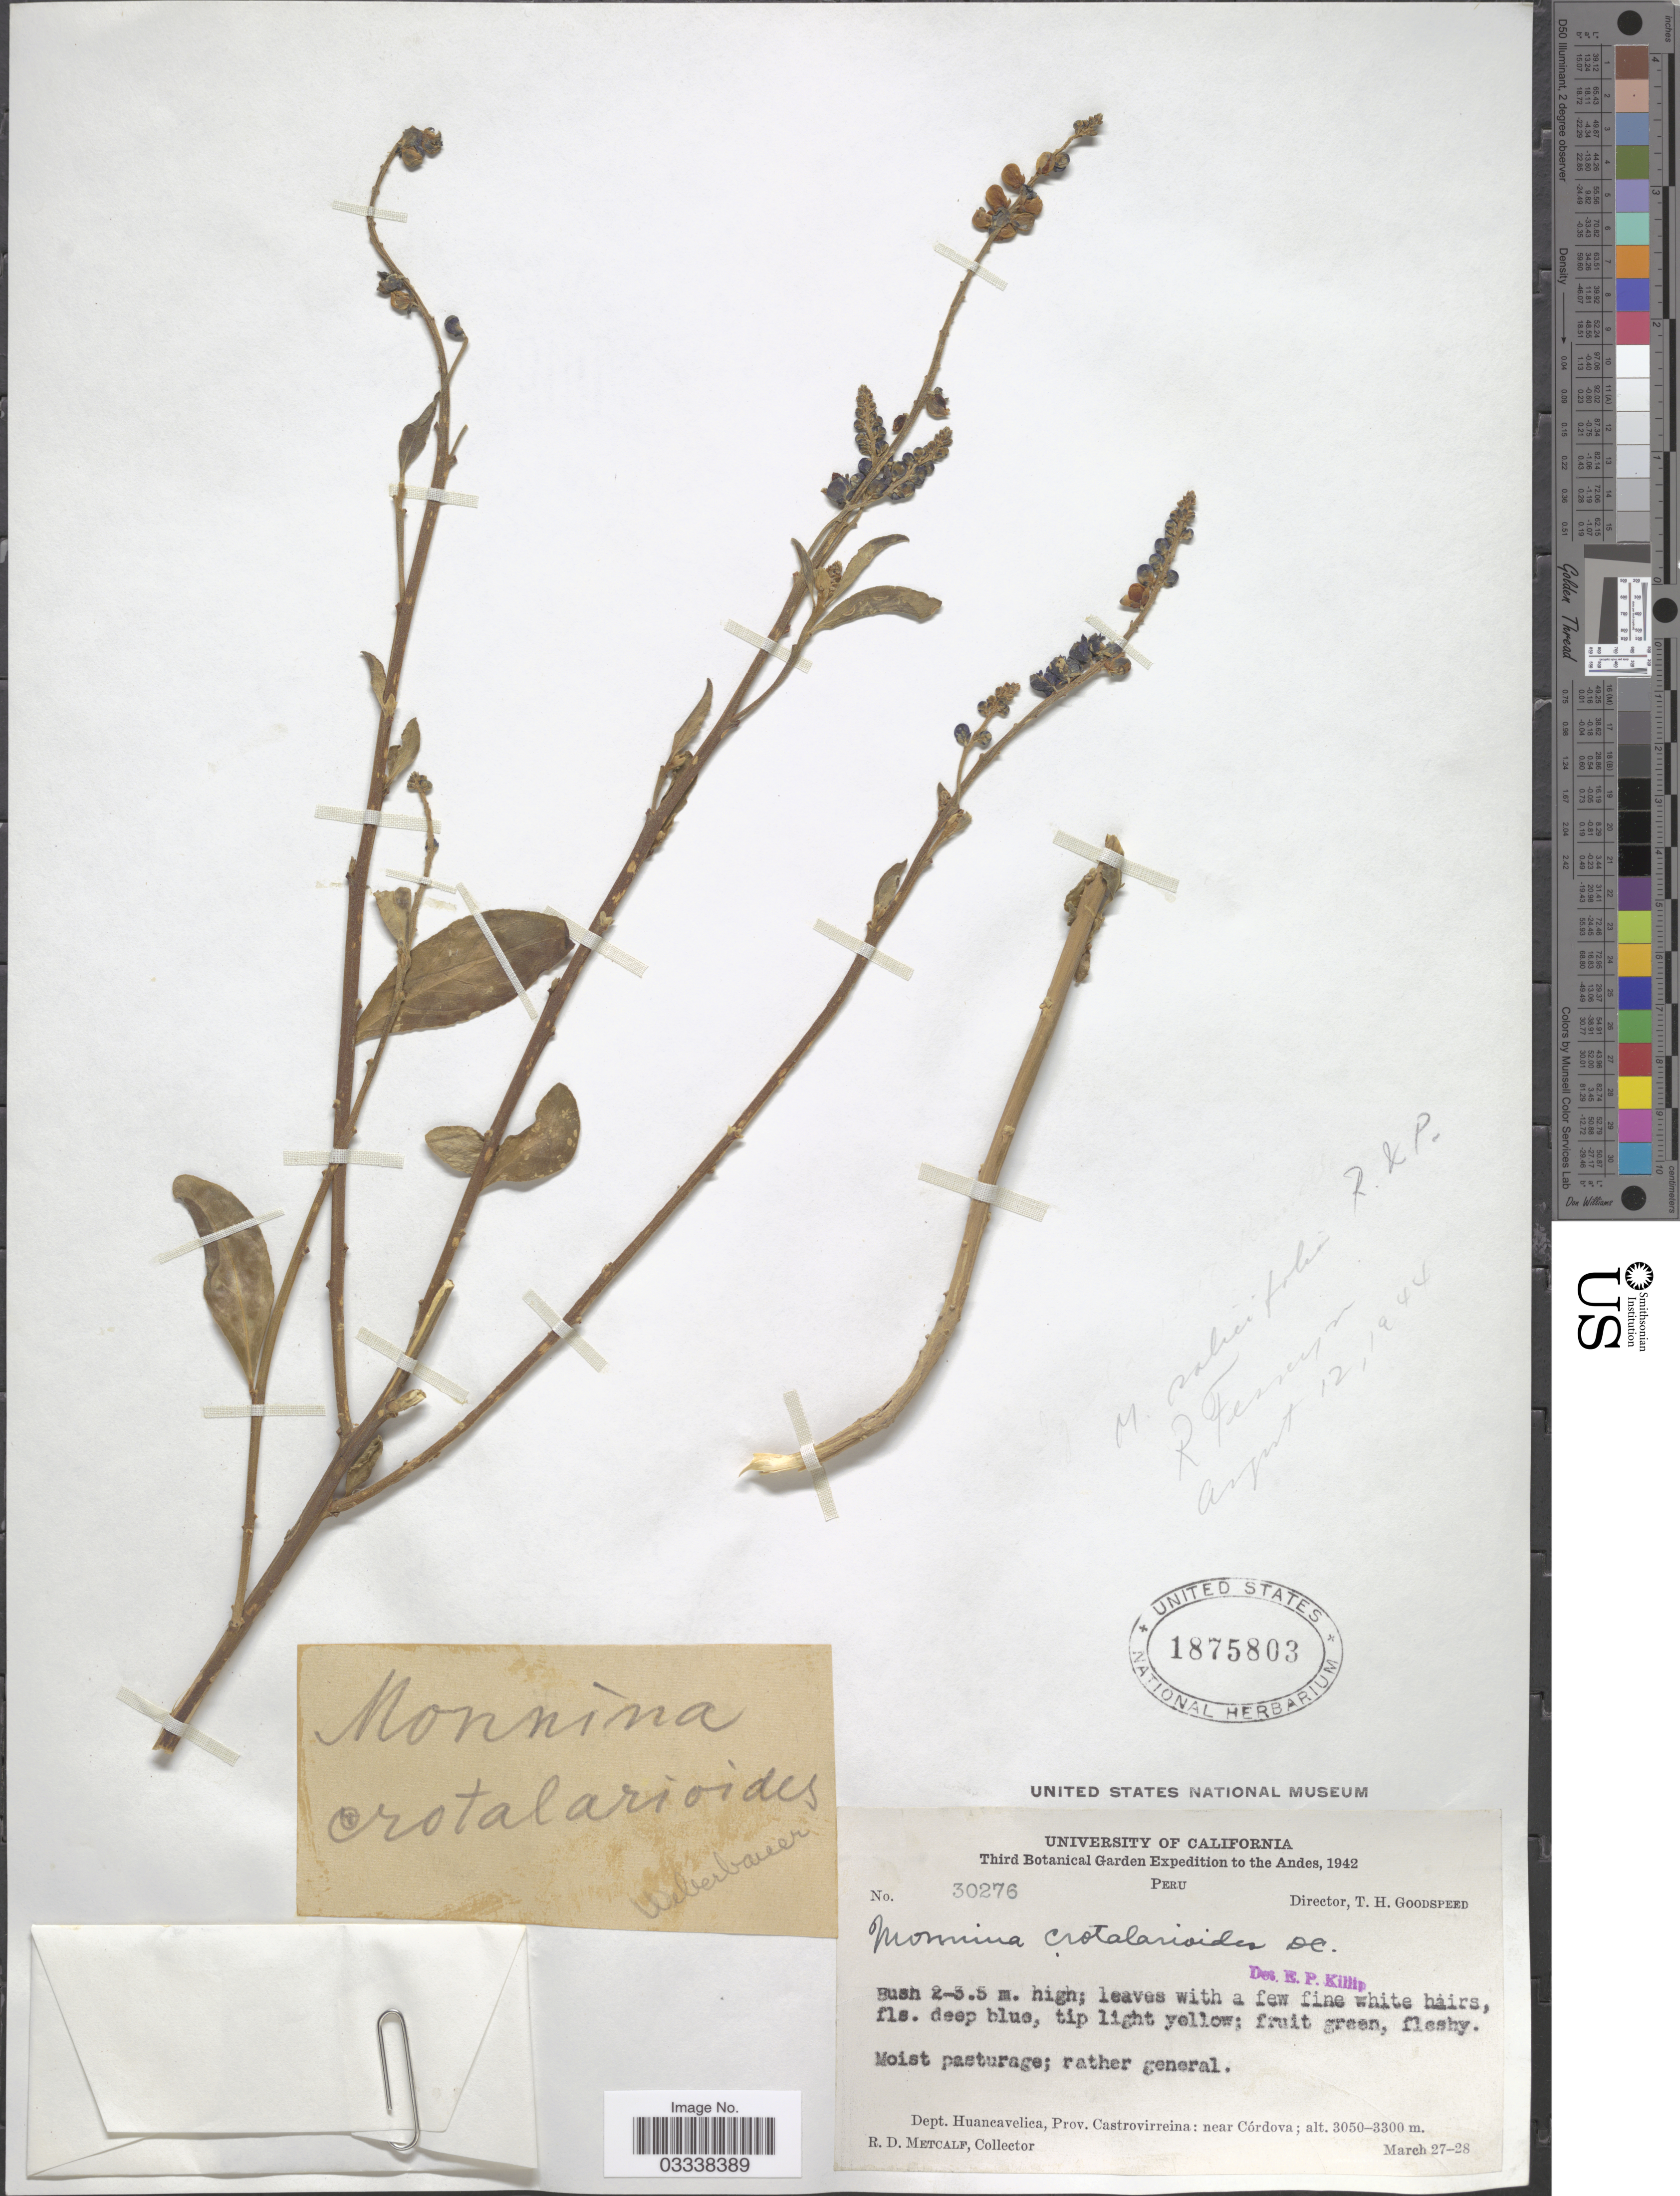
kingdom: Plantae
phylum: Tracheophyta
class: Magnoliopsida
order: Fabales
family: Polygalaceae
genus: Monnina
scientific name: Monnina salicifolia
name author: Ruiz & Pav.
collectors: R. D. Metcalf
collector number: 30276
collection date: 1942-03-27/1942-03-28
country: Peru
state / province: Huancavelica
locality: The Andes. Dept. Huancavelica, Prov. Castrovirreina: near Córdova.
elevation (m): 3050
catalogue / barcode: US 1875803